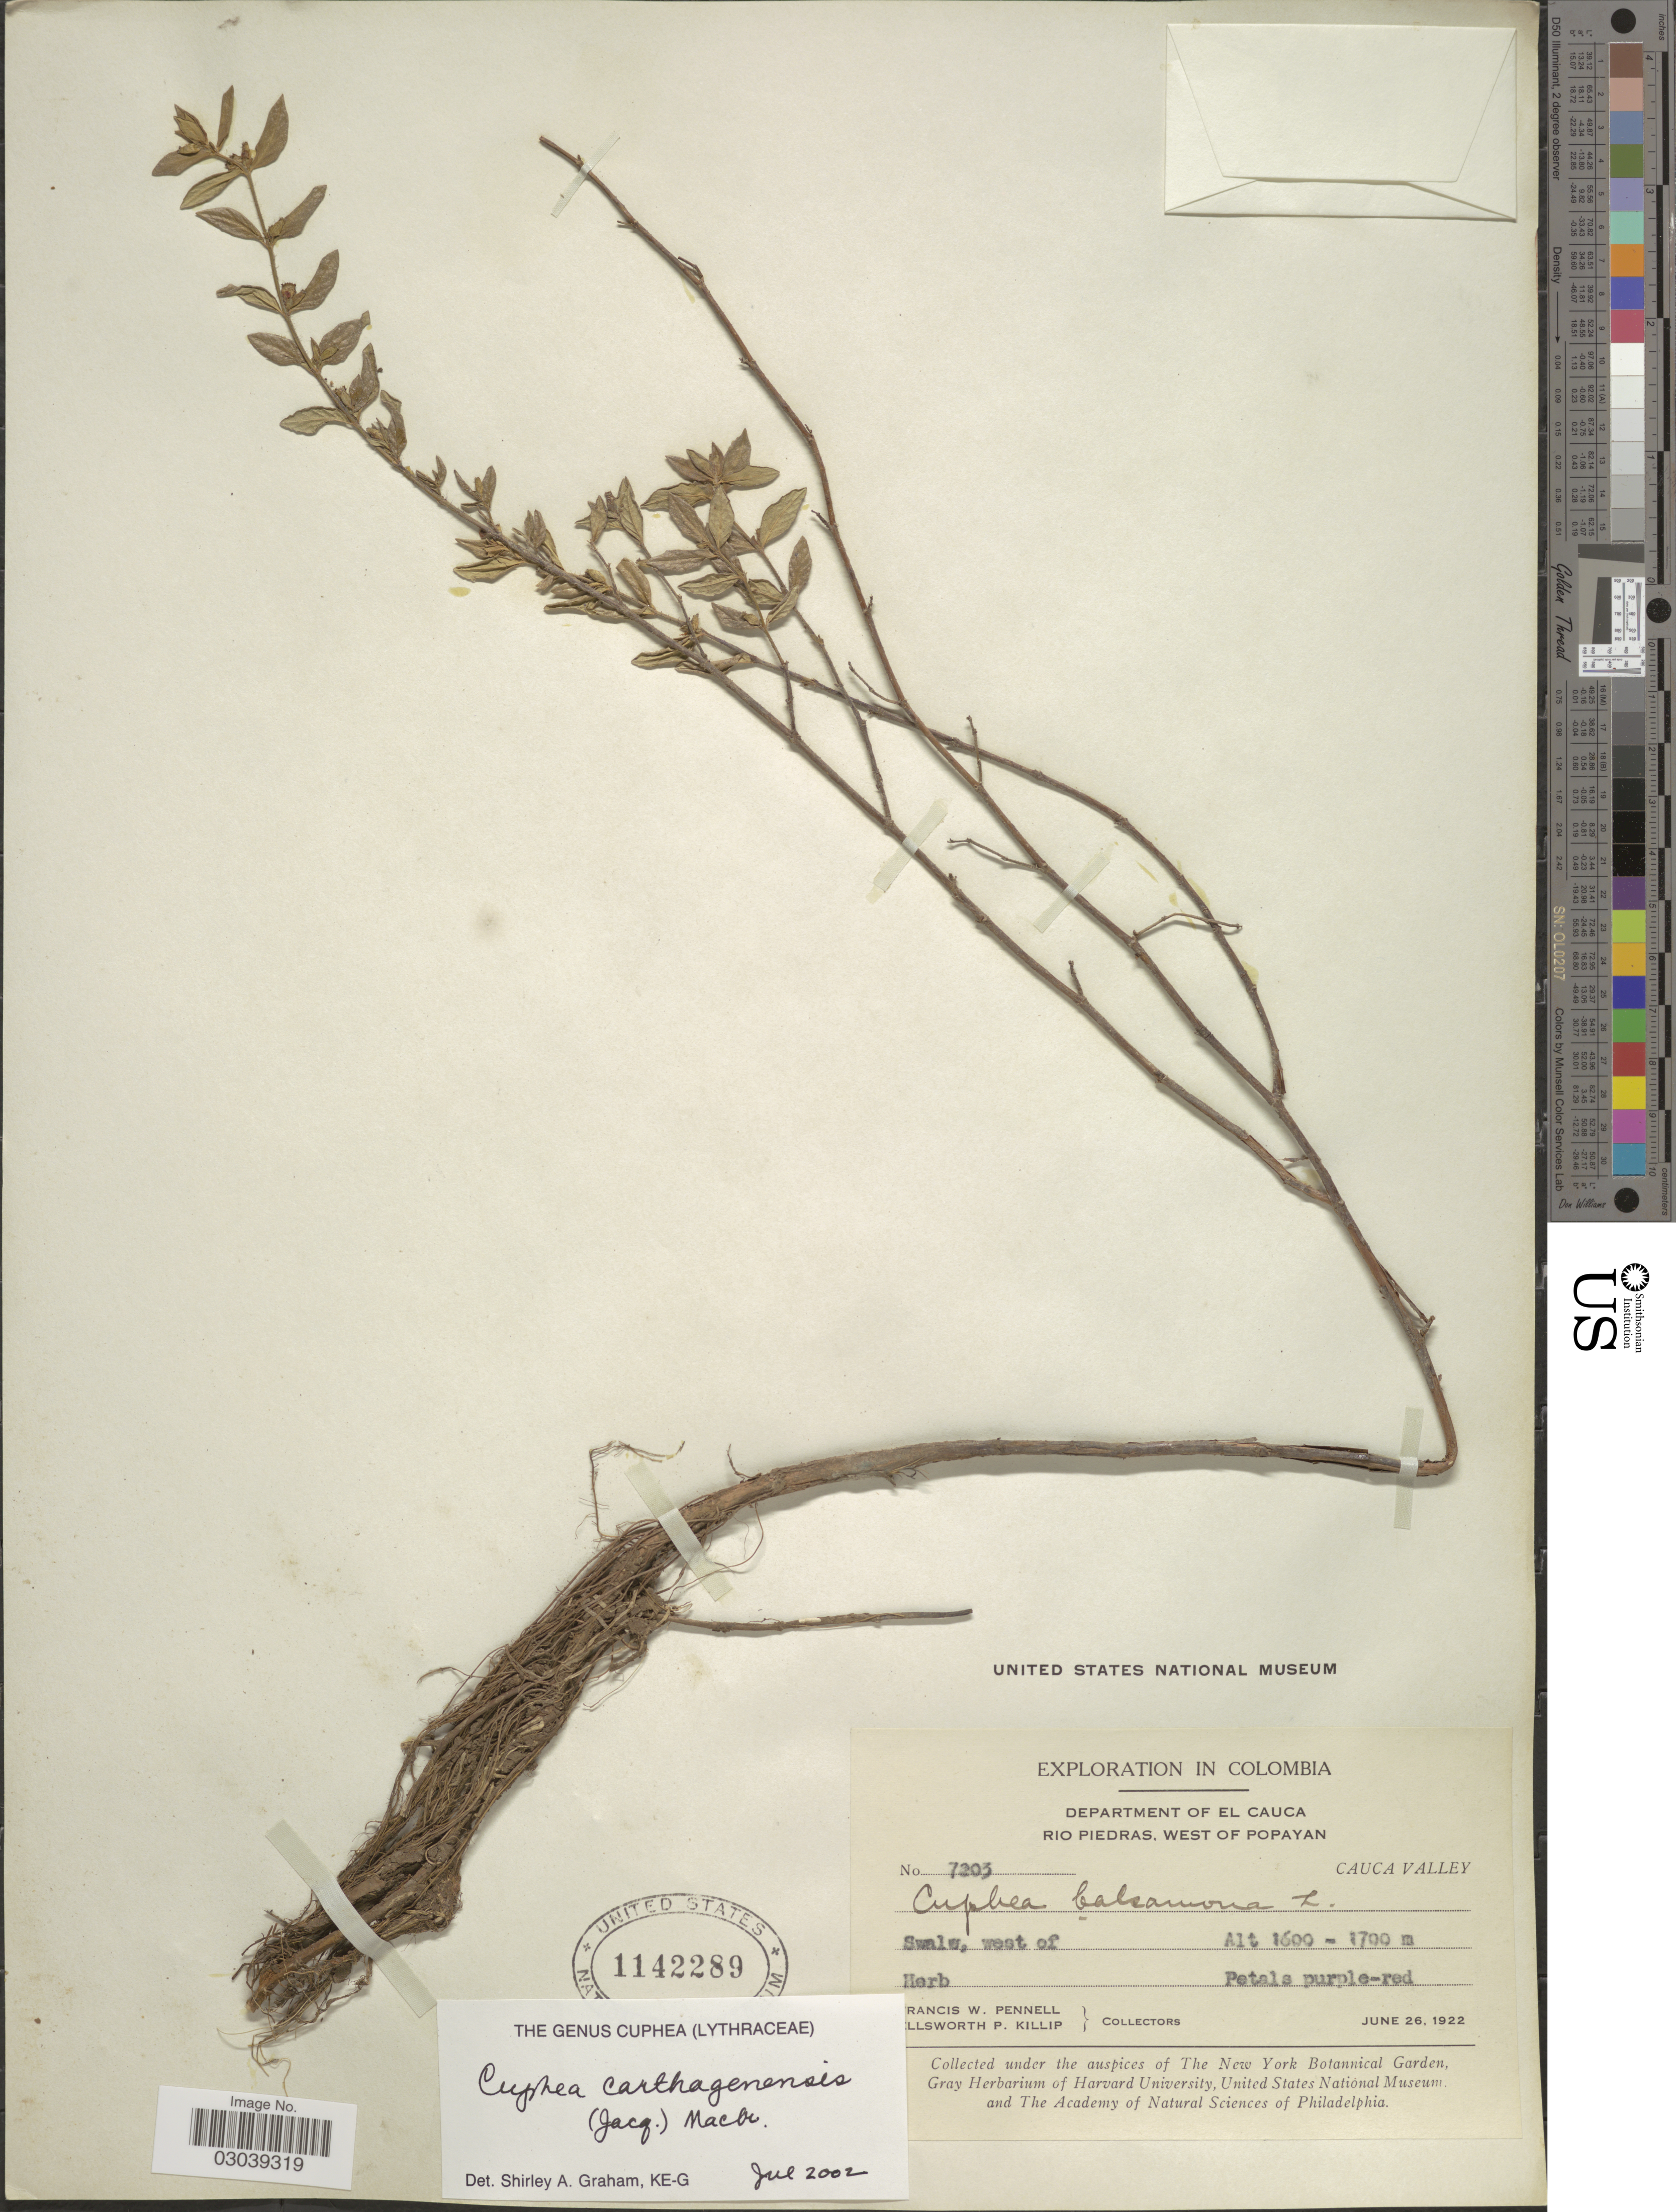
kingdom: Plantae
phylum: Tracheophyta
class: Magnoliopsida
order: Myrtales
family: Lythraceae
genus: Cuphea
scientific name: Cuphea carthagenensis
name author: (Jacq.) J.F. Macbr.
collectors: F. W. Pennell & E. P. Killip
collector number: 7203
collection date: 1922-06-26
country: Colombia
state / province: Cauca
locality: Department of El Cauca. Rio Piedras, West of Popayan. Cauca Valley. West of.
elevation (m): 1600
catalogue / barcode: US 1142289